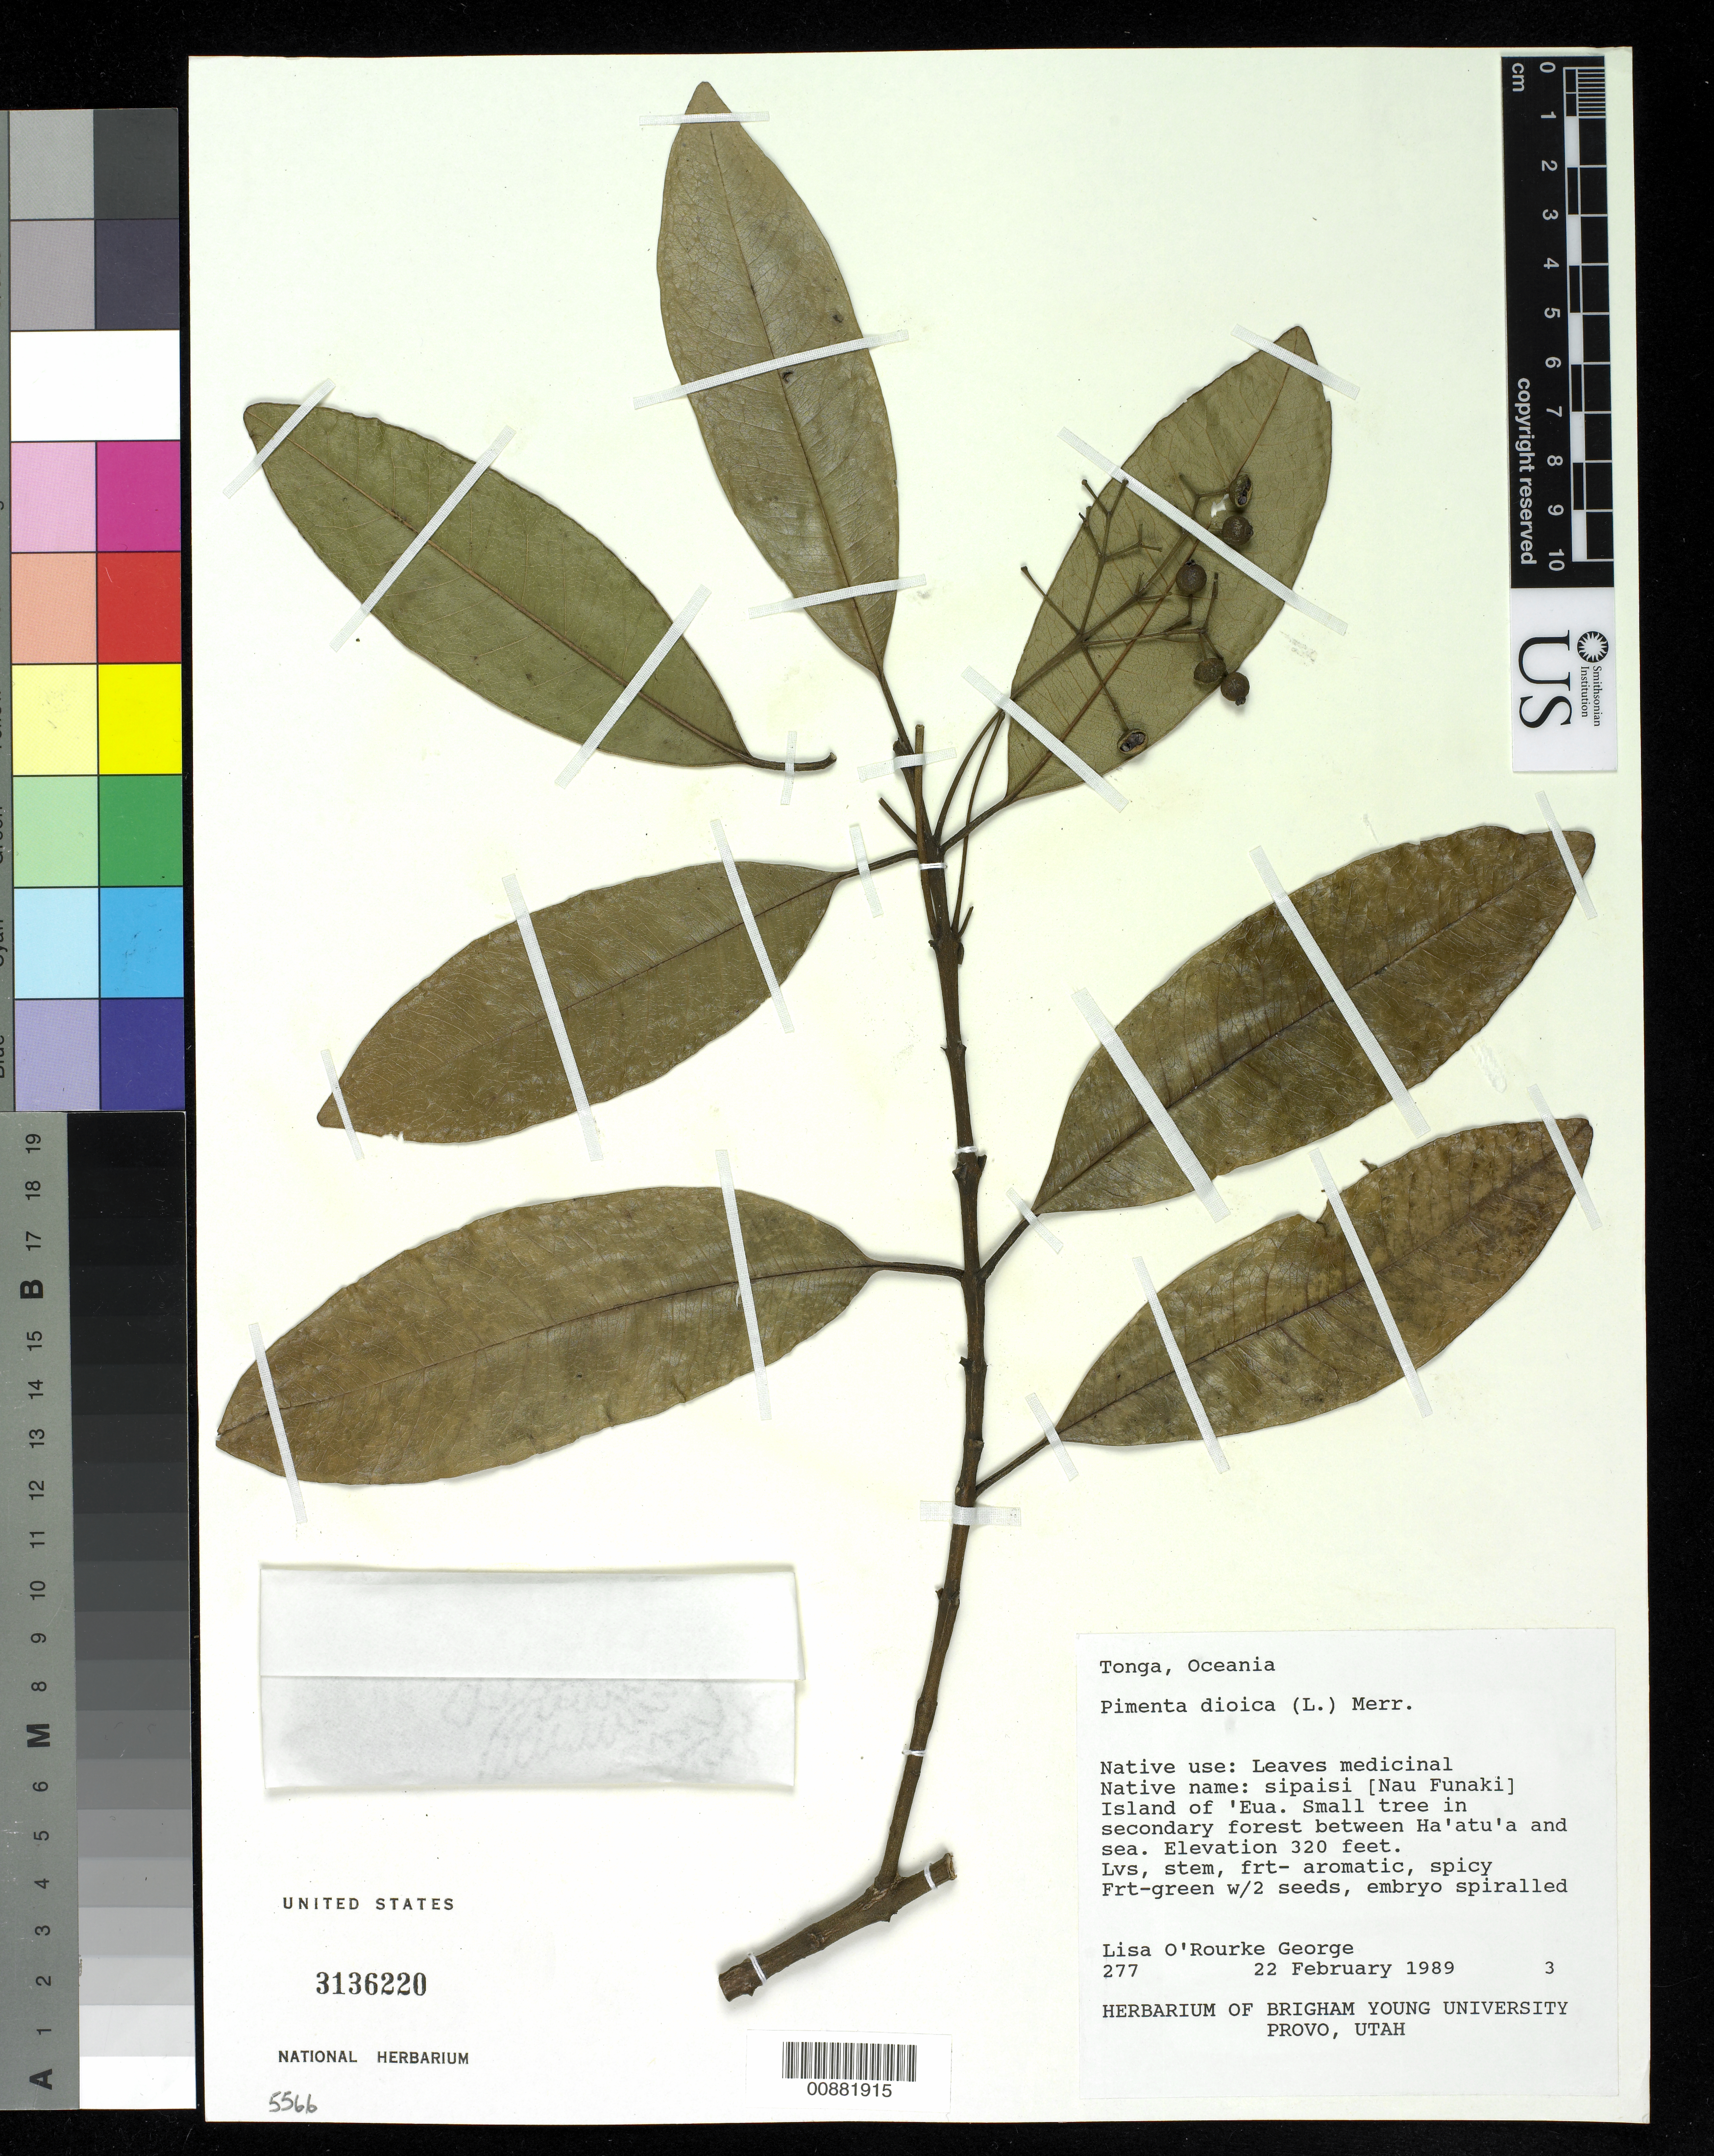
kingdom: Plantae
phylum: Tracheophyta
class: Magnoliopsida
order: Myrtales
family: Myrtaceae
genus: Pimenta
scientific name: Pimenta dioica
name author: (L.) Merr.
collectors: L. George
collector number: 277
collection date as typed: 22 Feb 1989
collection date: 1989-02-22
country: Tonga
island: Eua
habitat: Small tree in secondary forest between Ha'atu'a and sea.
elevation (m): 98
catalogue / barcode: US 3136220